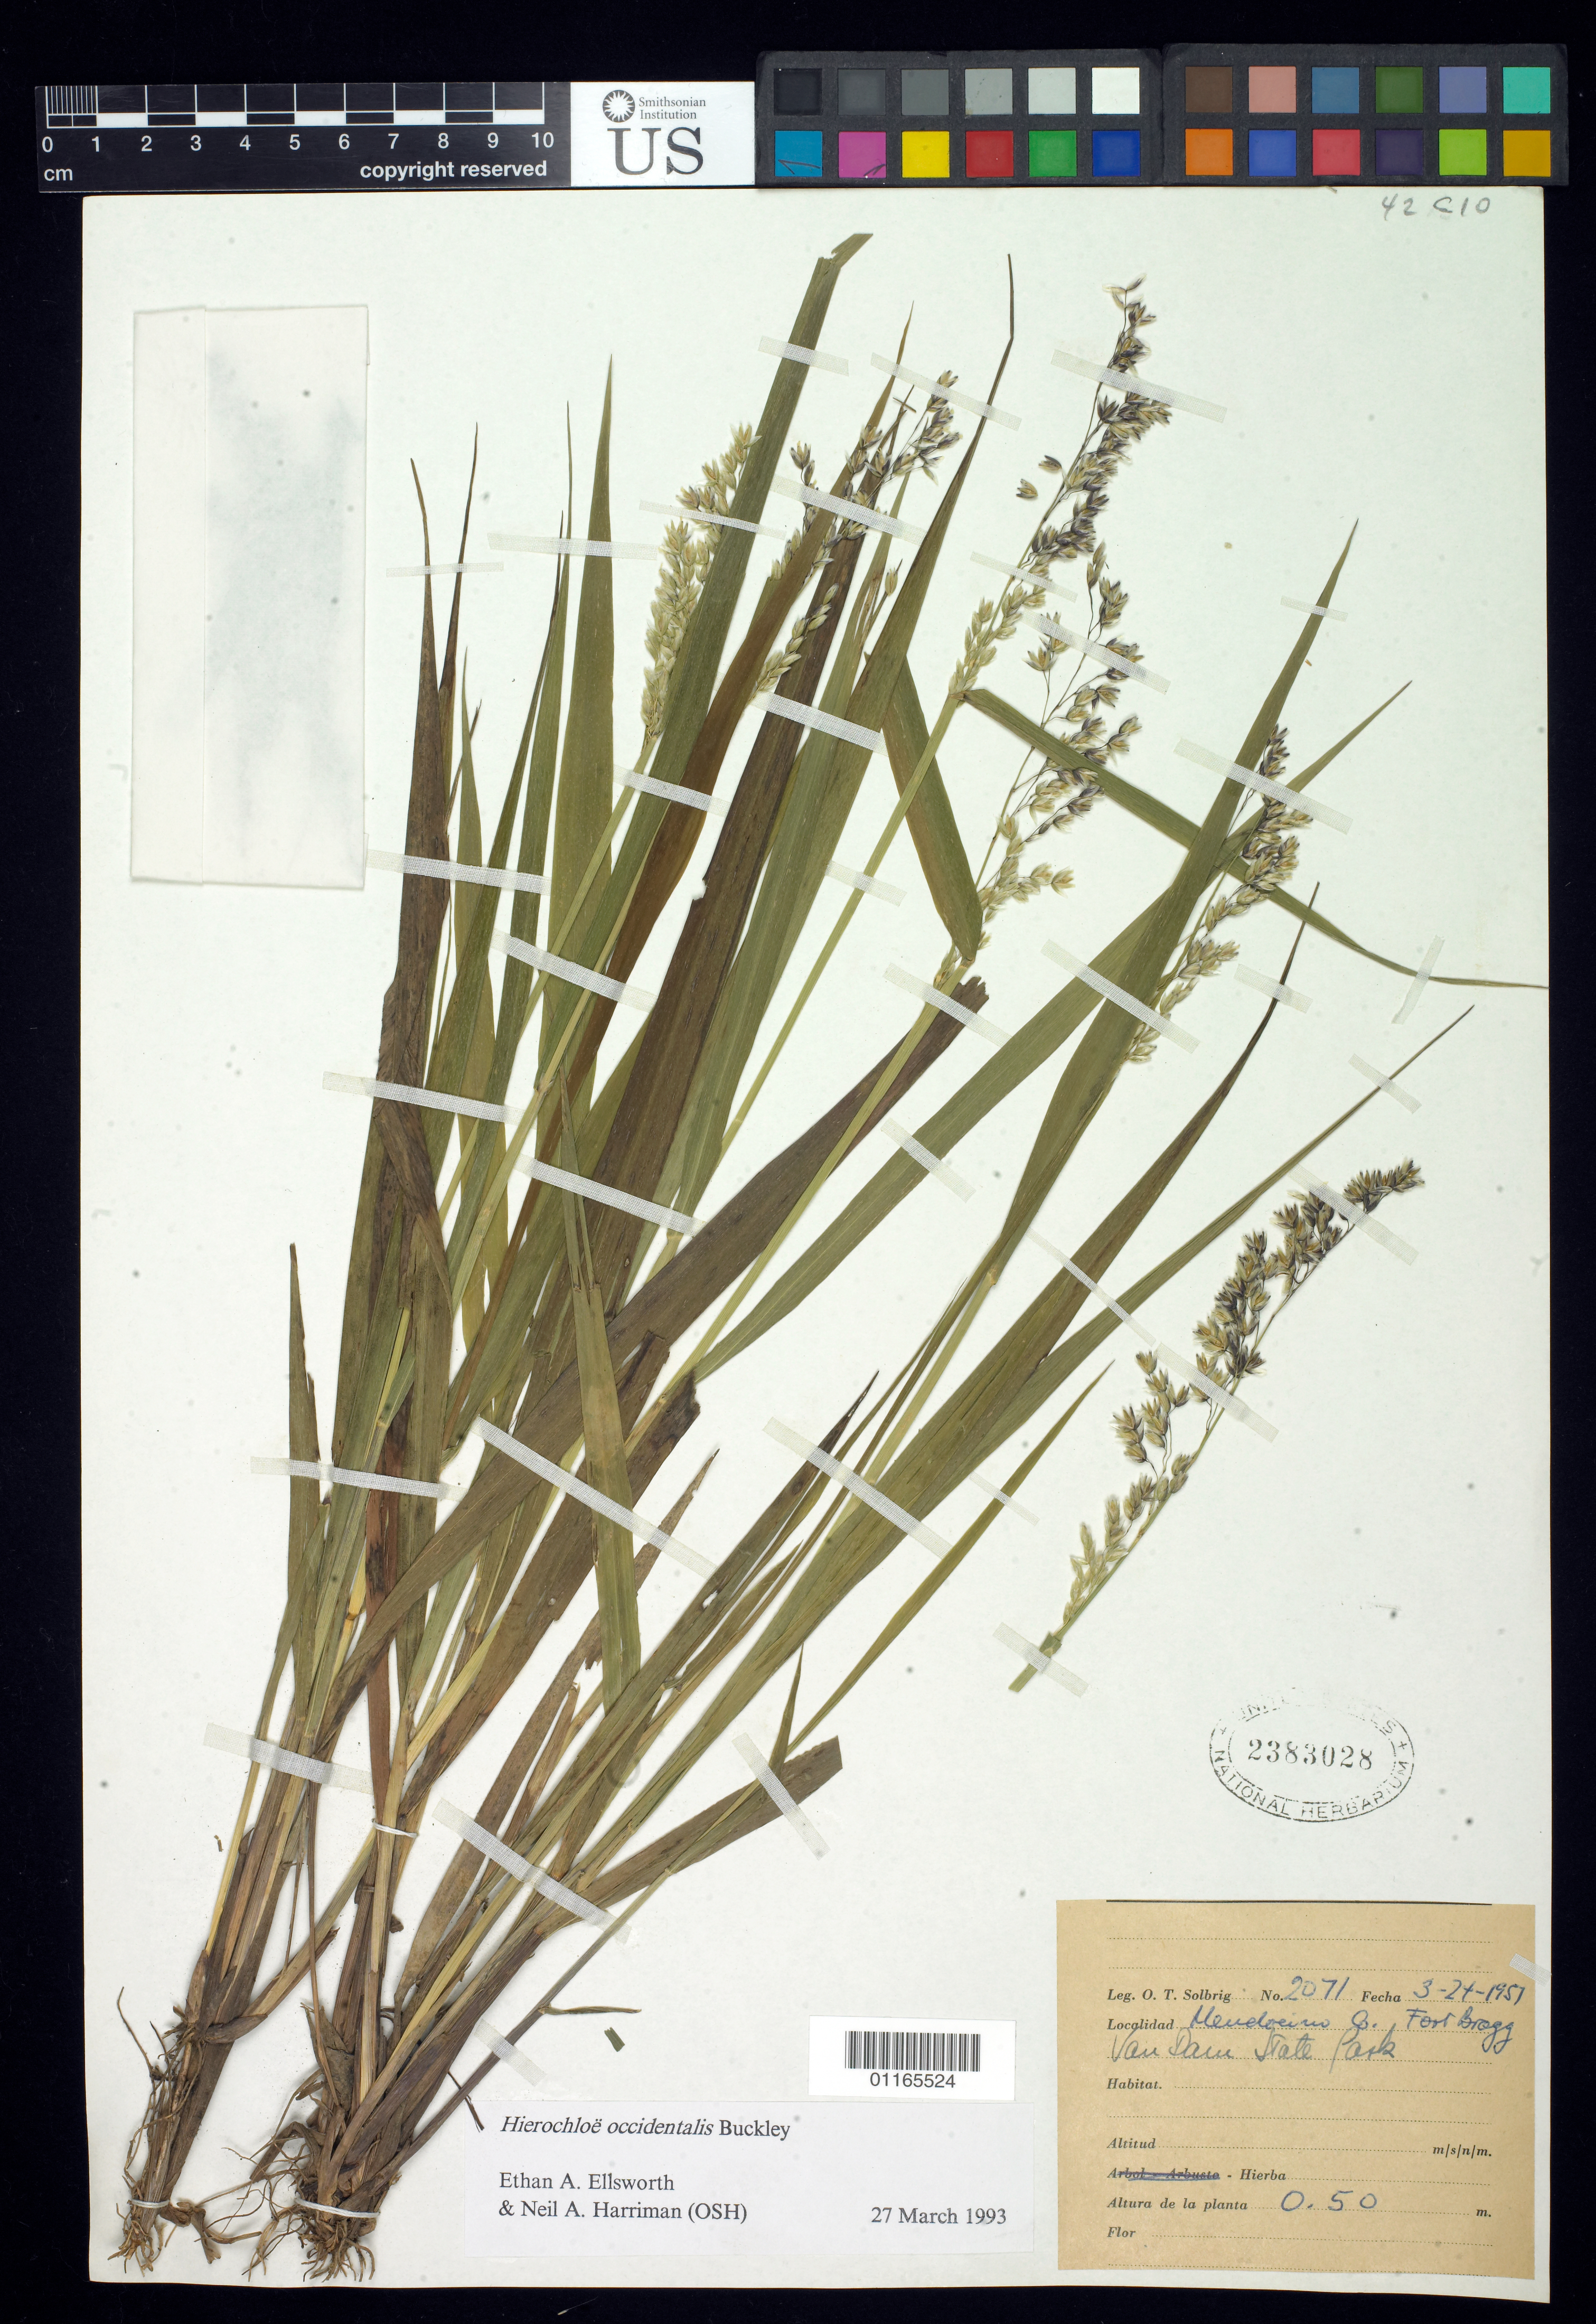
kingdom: Plantae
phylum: Tracheophyta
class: Liliopsida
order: Poales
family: Poaceae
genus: Anthoxanthum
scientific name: Anthoxanthum occidentale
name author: (Buckley) Veldkamp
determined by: Poaceae Reorganization Project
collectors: O. T. Solbrig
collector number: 2071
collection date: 1951-03-24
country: United States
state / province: California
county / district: Mendocino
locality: Fort Bragg, Van Dam(me) State Park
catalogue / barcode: US 2383028